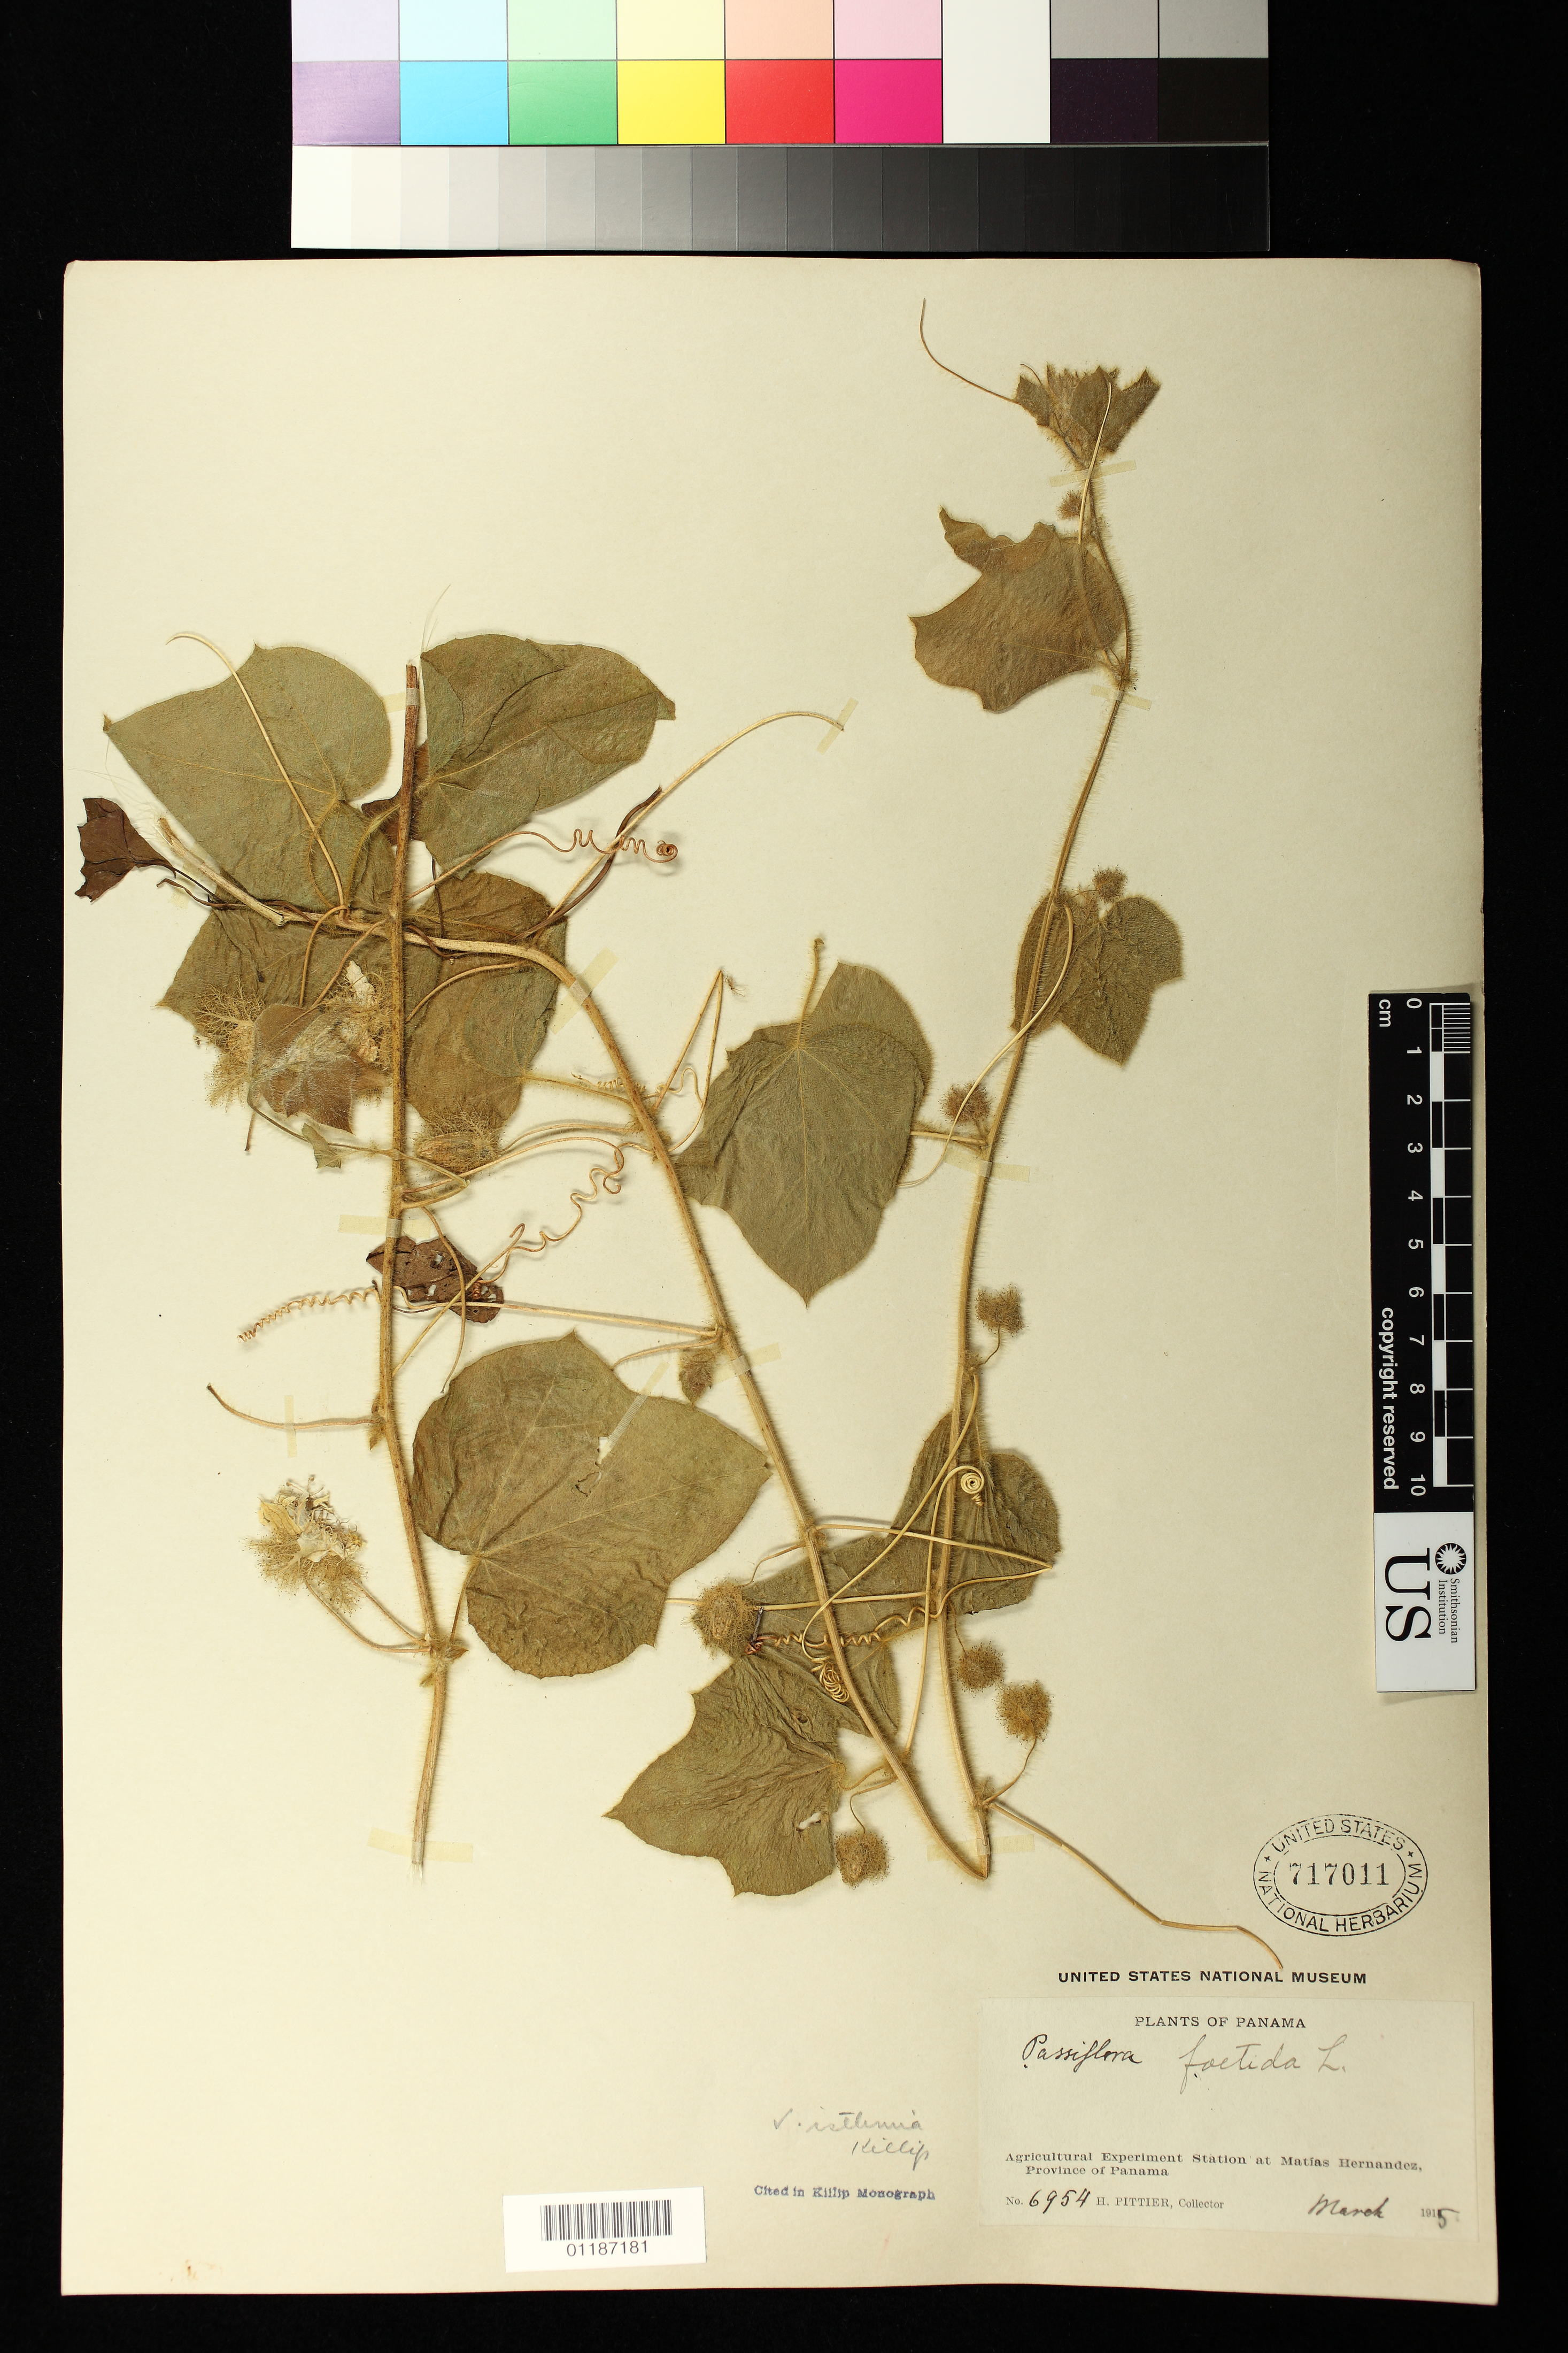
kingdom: Plantae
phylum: Tracheophyta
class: Magnoliopsida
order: Malpighiales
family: Passifloraceae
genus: Passiflora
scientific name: Passiflora foetida var. isthmia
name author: Killip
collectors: H. F. Pittier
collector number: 6954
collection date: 1915-03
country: Panama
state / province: Panamá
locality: Agricultural Experimental Station at Matias Hernandez.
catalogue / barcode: US 717011